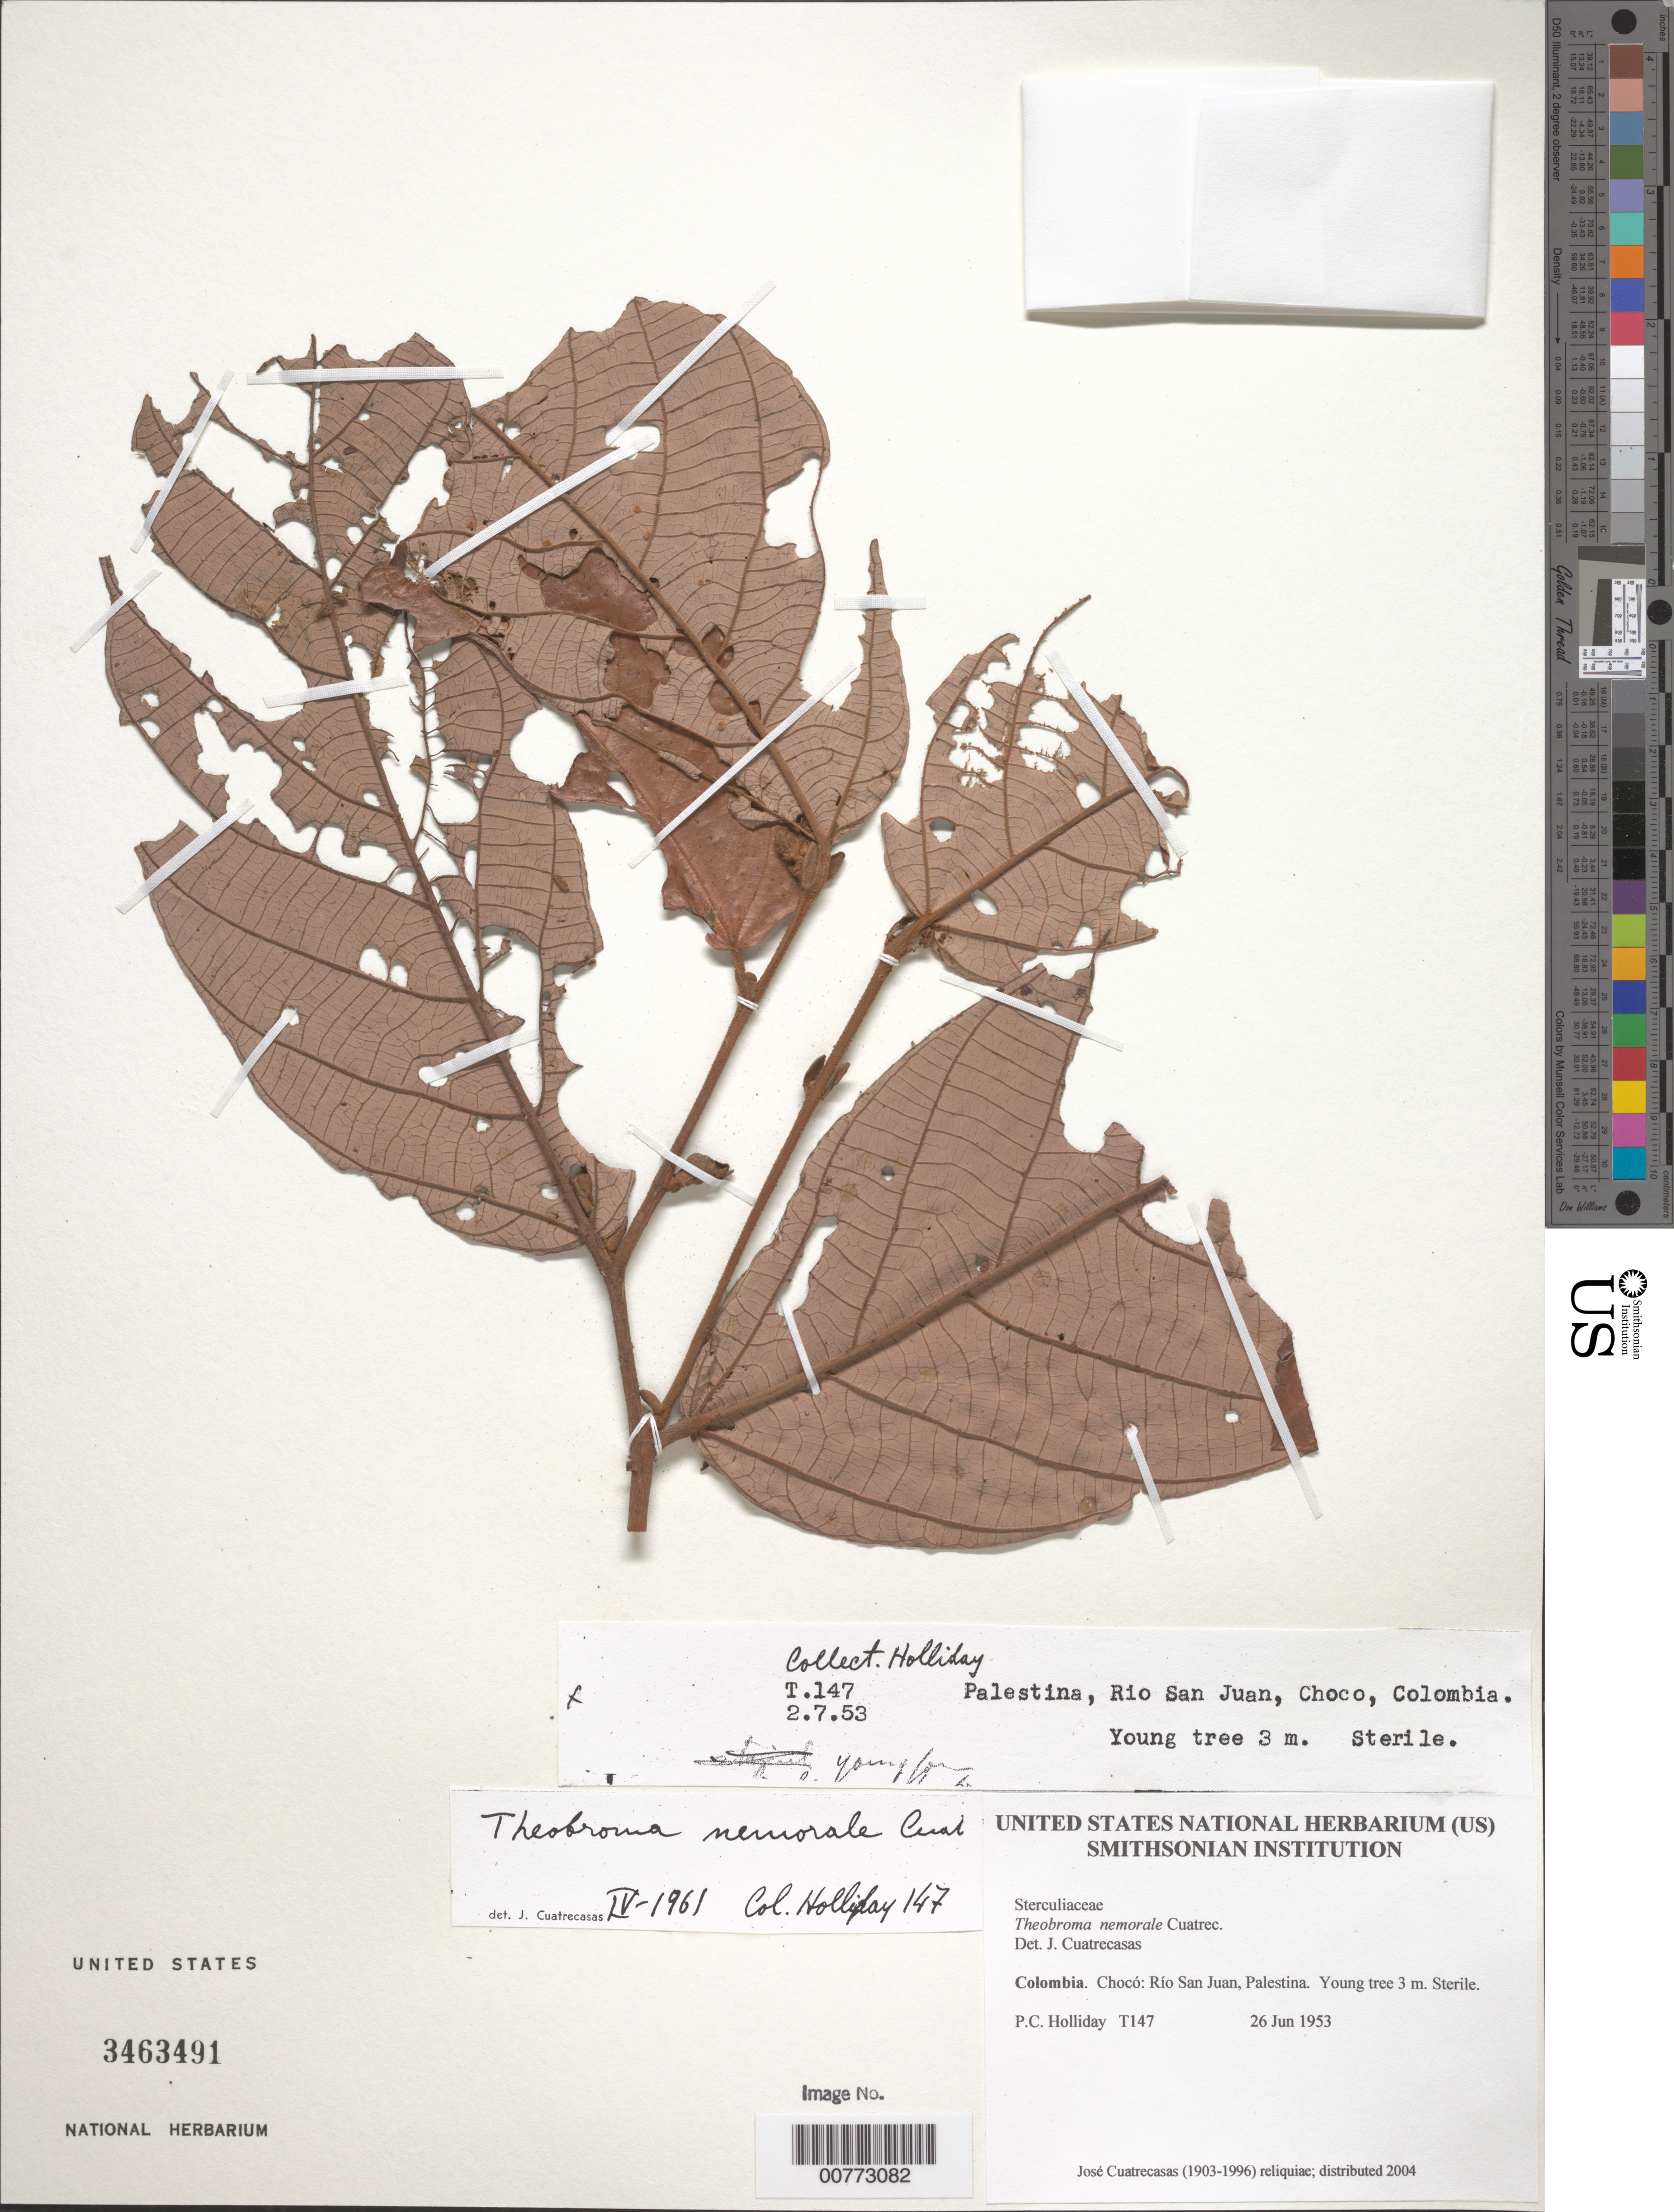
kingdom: Plantae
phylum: Tracheophyta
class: Magnoliopsida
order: Malvales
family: Malvaceae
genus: Theobroma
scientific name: Theobroma nemorale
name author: Cuatrec.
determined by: Cuatrecasas, J.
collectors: P. C. Holliday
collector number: T147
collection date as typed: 26 Jun 1953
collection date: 1953-06-26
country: Colombia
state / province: Chocó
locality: Río San Juan, Palestina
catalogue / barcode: US 3463491